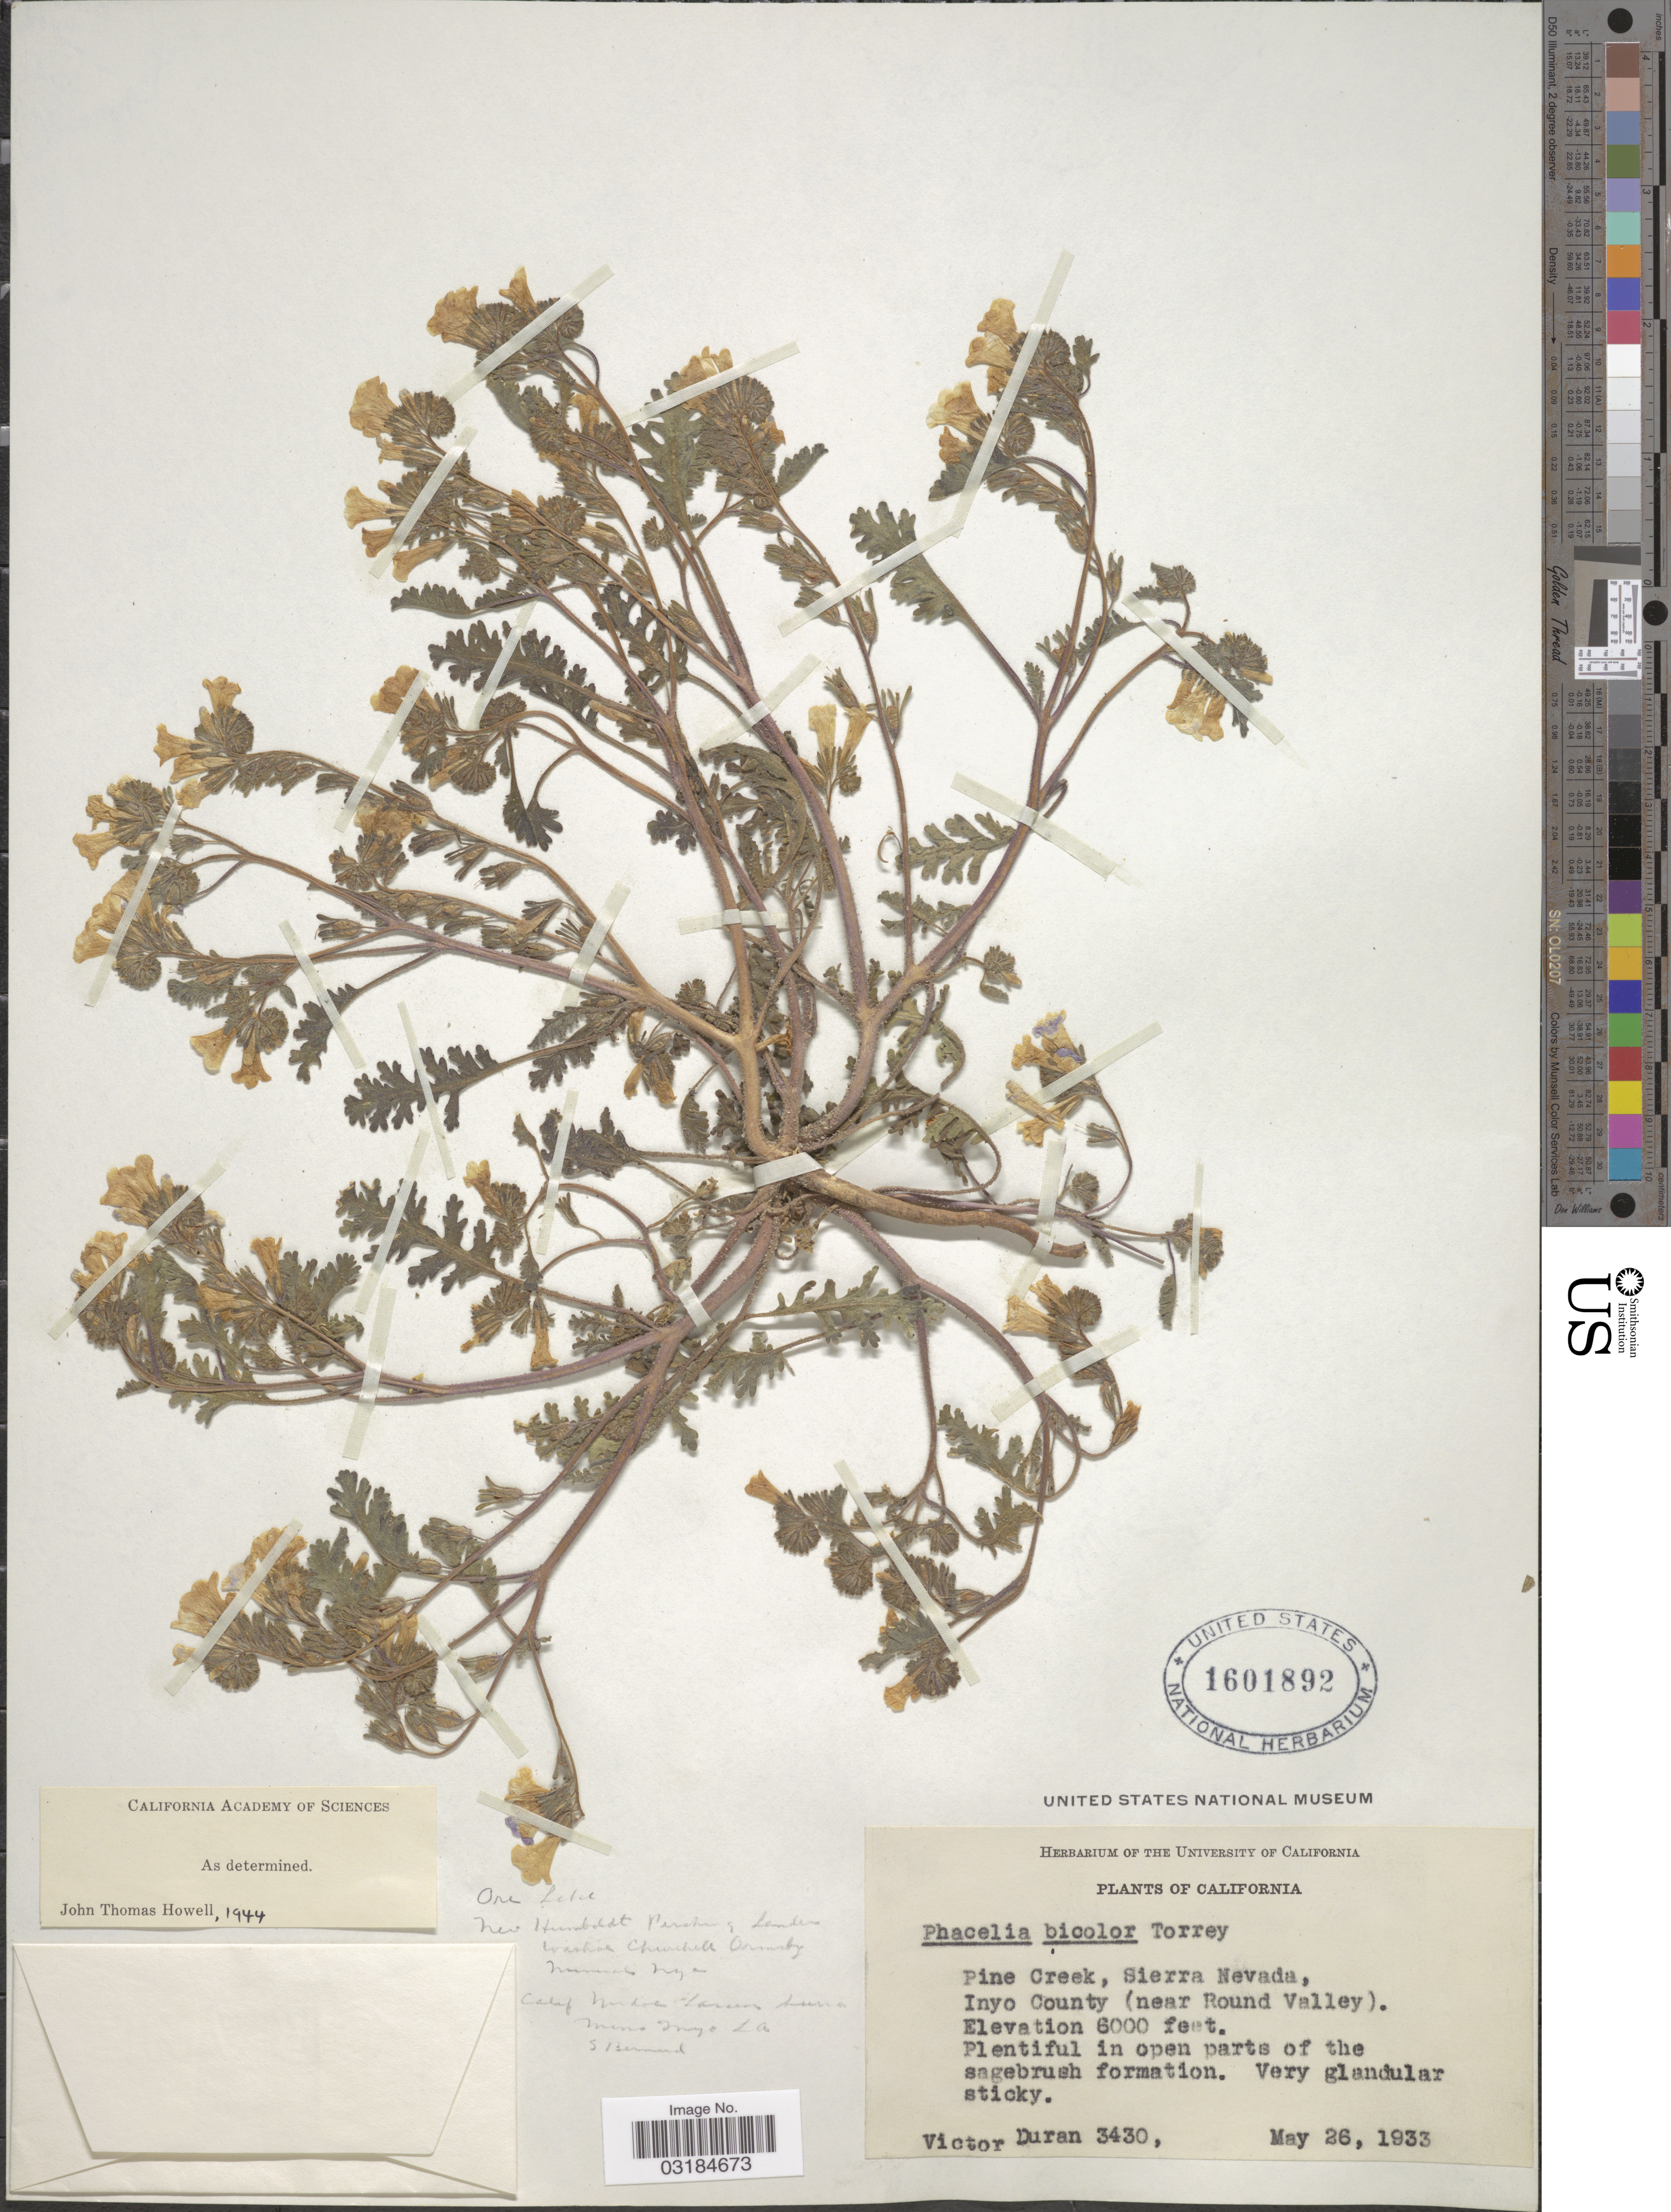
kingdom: Plantae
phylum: Tracheophyta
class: Magnoliopsida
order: Boraginales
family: Hydrophyllaceae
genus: Phacelia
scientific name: Phacelia bicolor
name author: Torr. in C. King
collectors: V. Duran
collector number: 3430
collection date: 1933-05-26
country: United States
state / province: California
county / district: Inyo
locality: Pine Creek, Sierra Nevada, Inyo County (near Round Valley).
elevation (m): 1829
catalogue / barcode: US 1601892